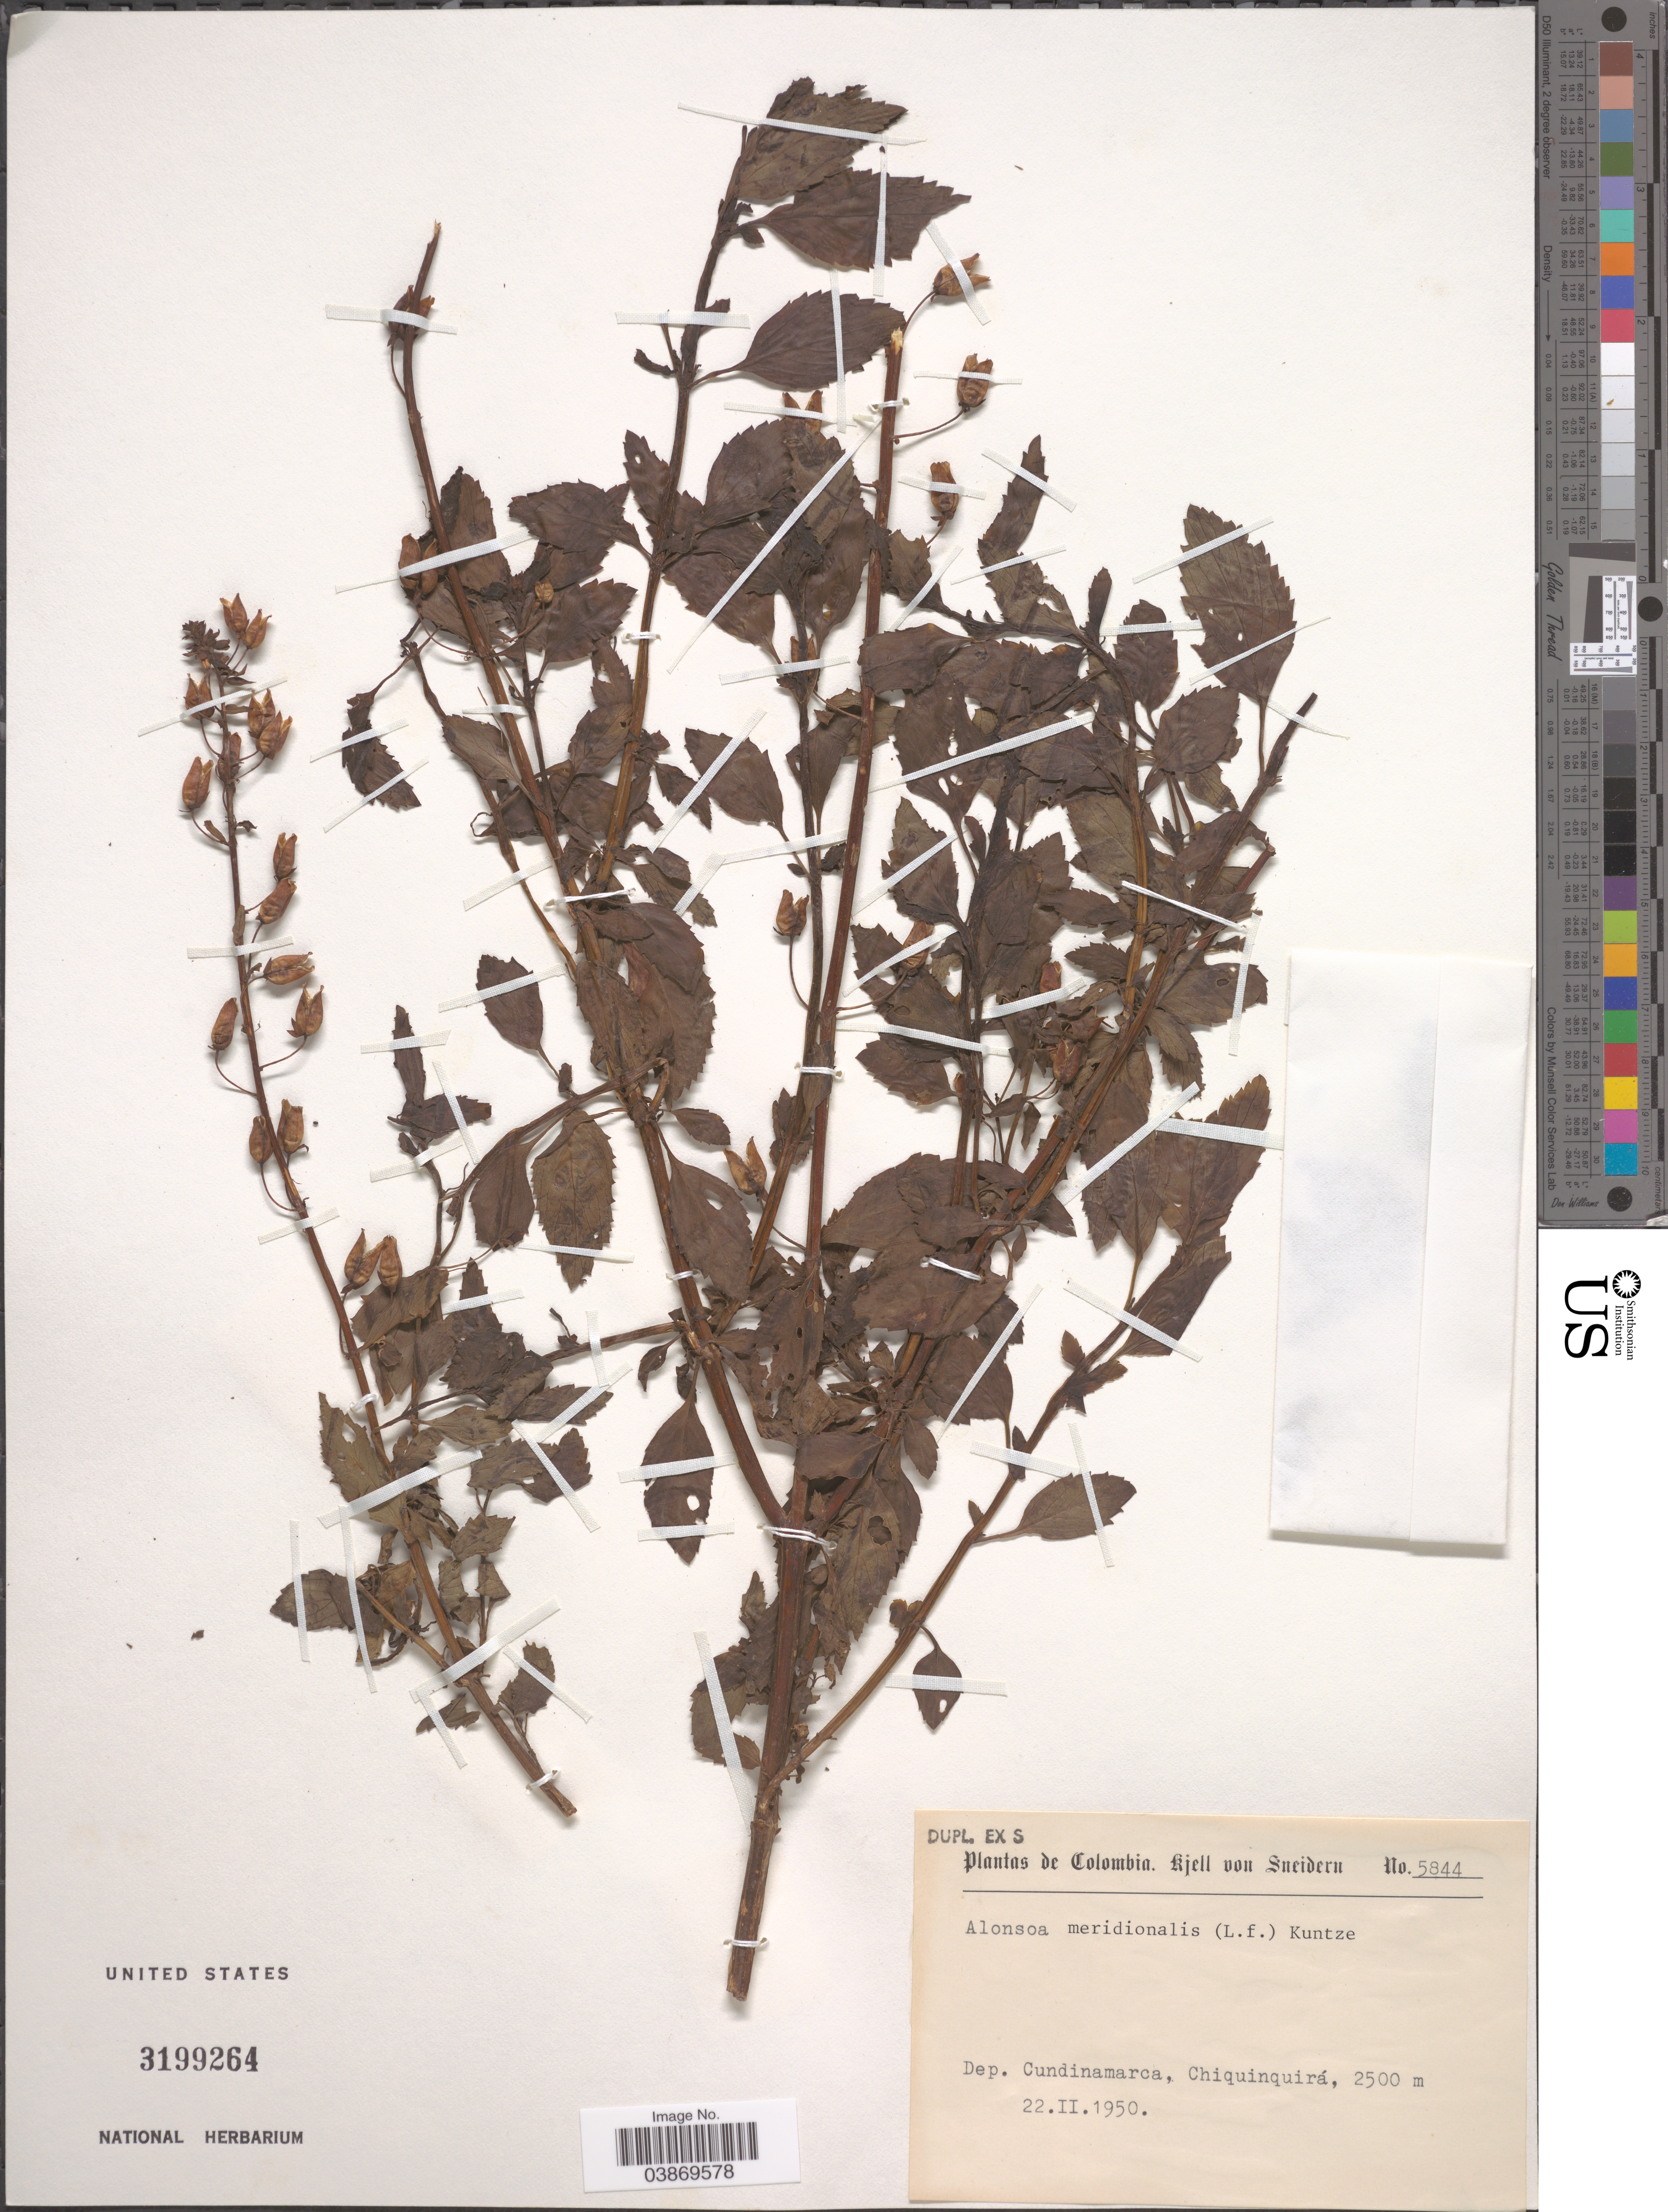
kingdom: Plantae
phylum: Tracheophyta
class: Magnoliopsida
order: Lamiales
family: Scrophulariaceae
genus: Alonsoa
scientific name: Alonsoa meridionalis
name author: (L. f.) Kuntze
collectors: K. von Sneidern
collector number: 5844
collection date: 1950-02-22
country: Colombia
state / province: Cundinamarca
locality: Dep. Cundinamarca, Chiquinquirá.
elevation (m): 2500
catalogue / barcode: US 3199264